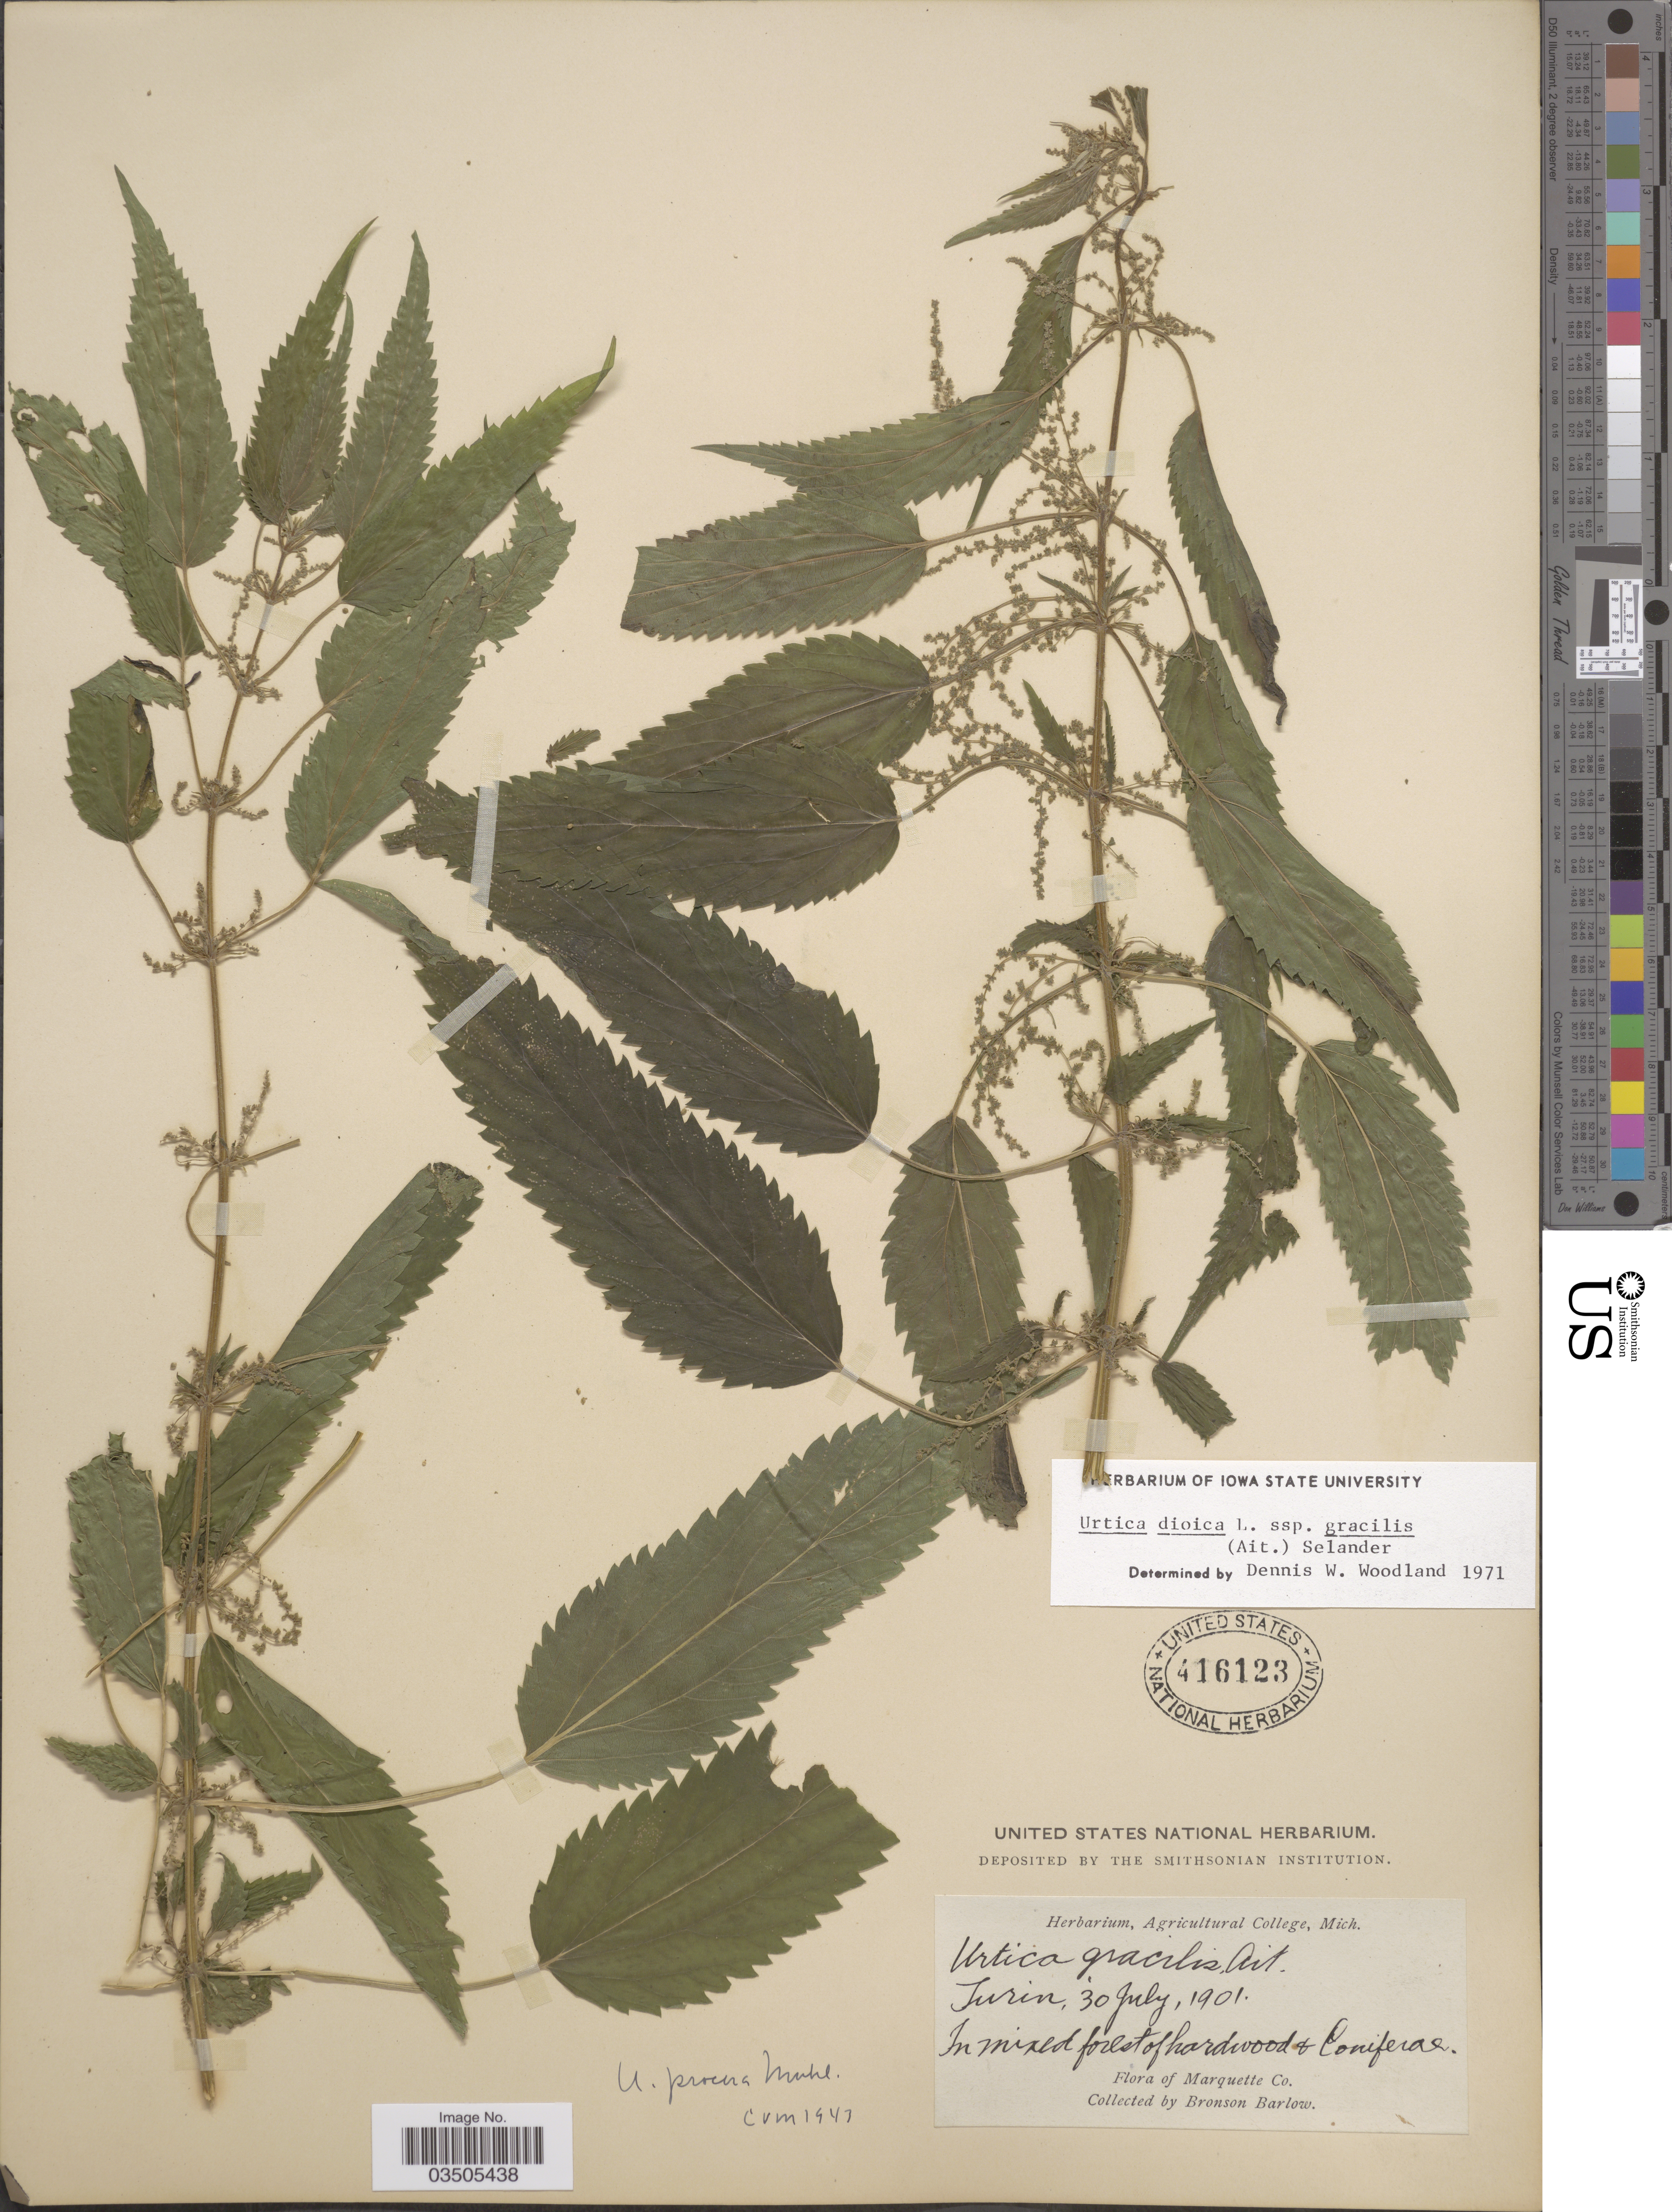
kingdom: Plantae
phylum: Tracheophyta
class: Magnoliopsida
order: Rosales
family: Urticaceae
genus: Urtica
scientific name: Urtica dioica subsp. gracilis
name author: L.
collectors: Barlow, B.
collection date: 1901-07-30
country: United States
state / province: Michigan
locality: Turin. Marquette Co.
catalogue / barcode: US 416123